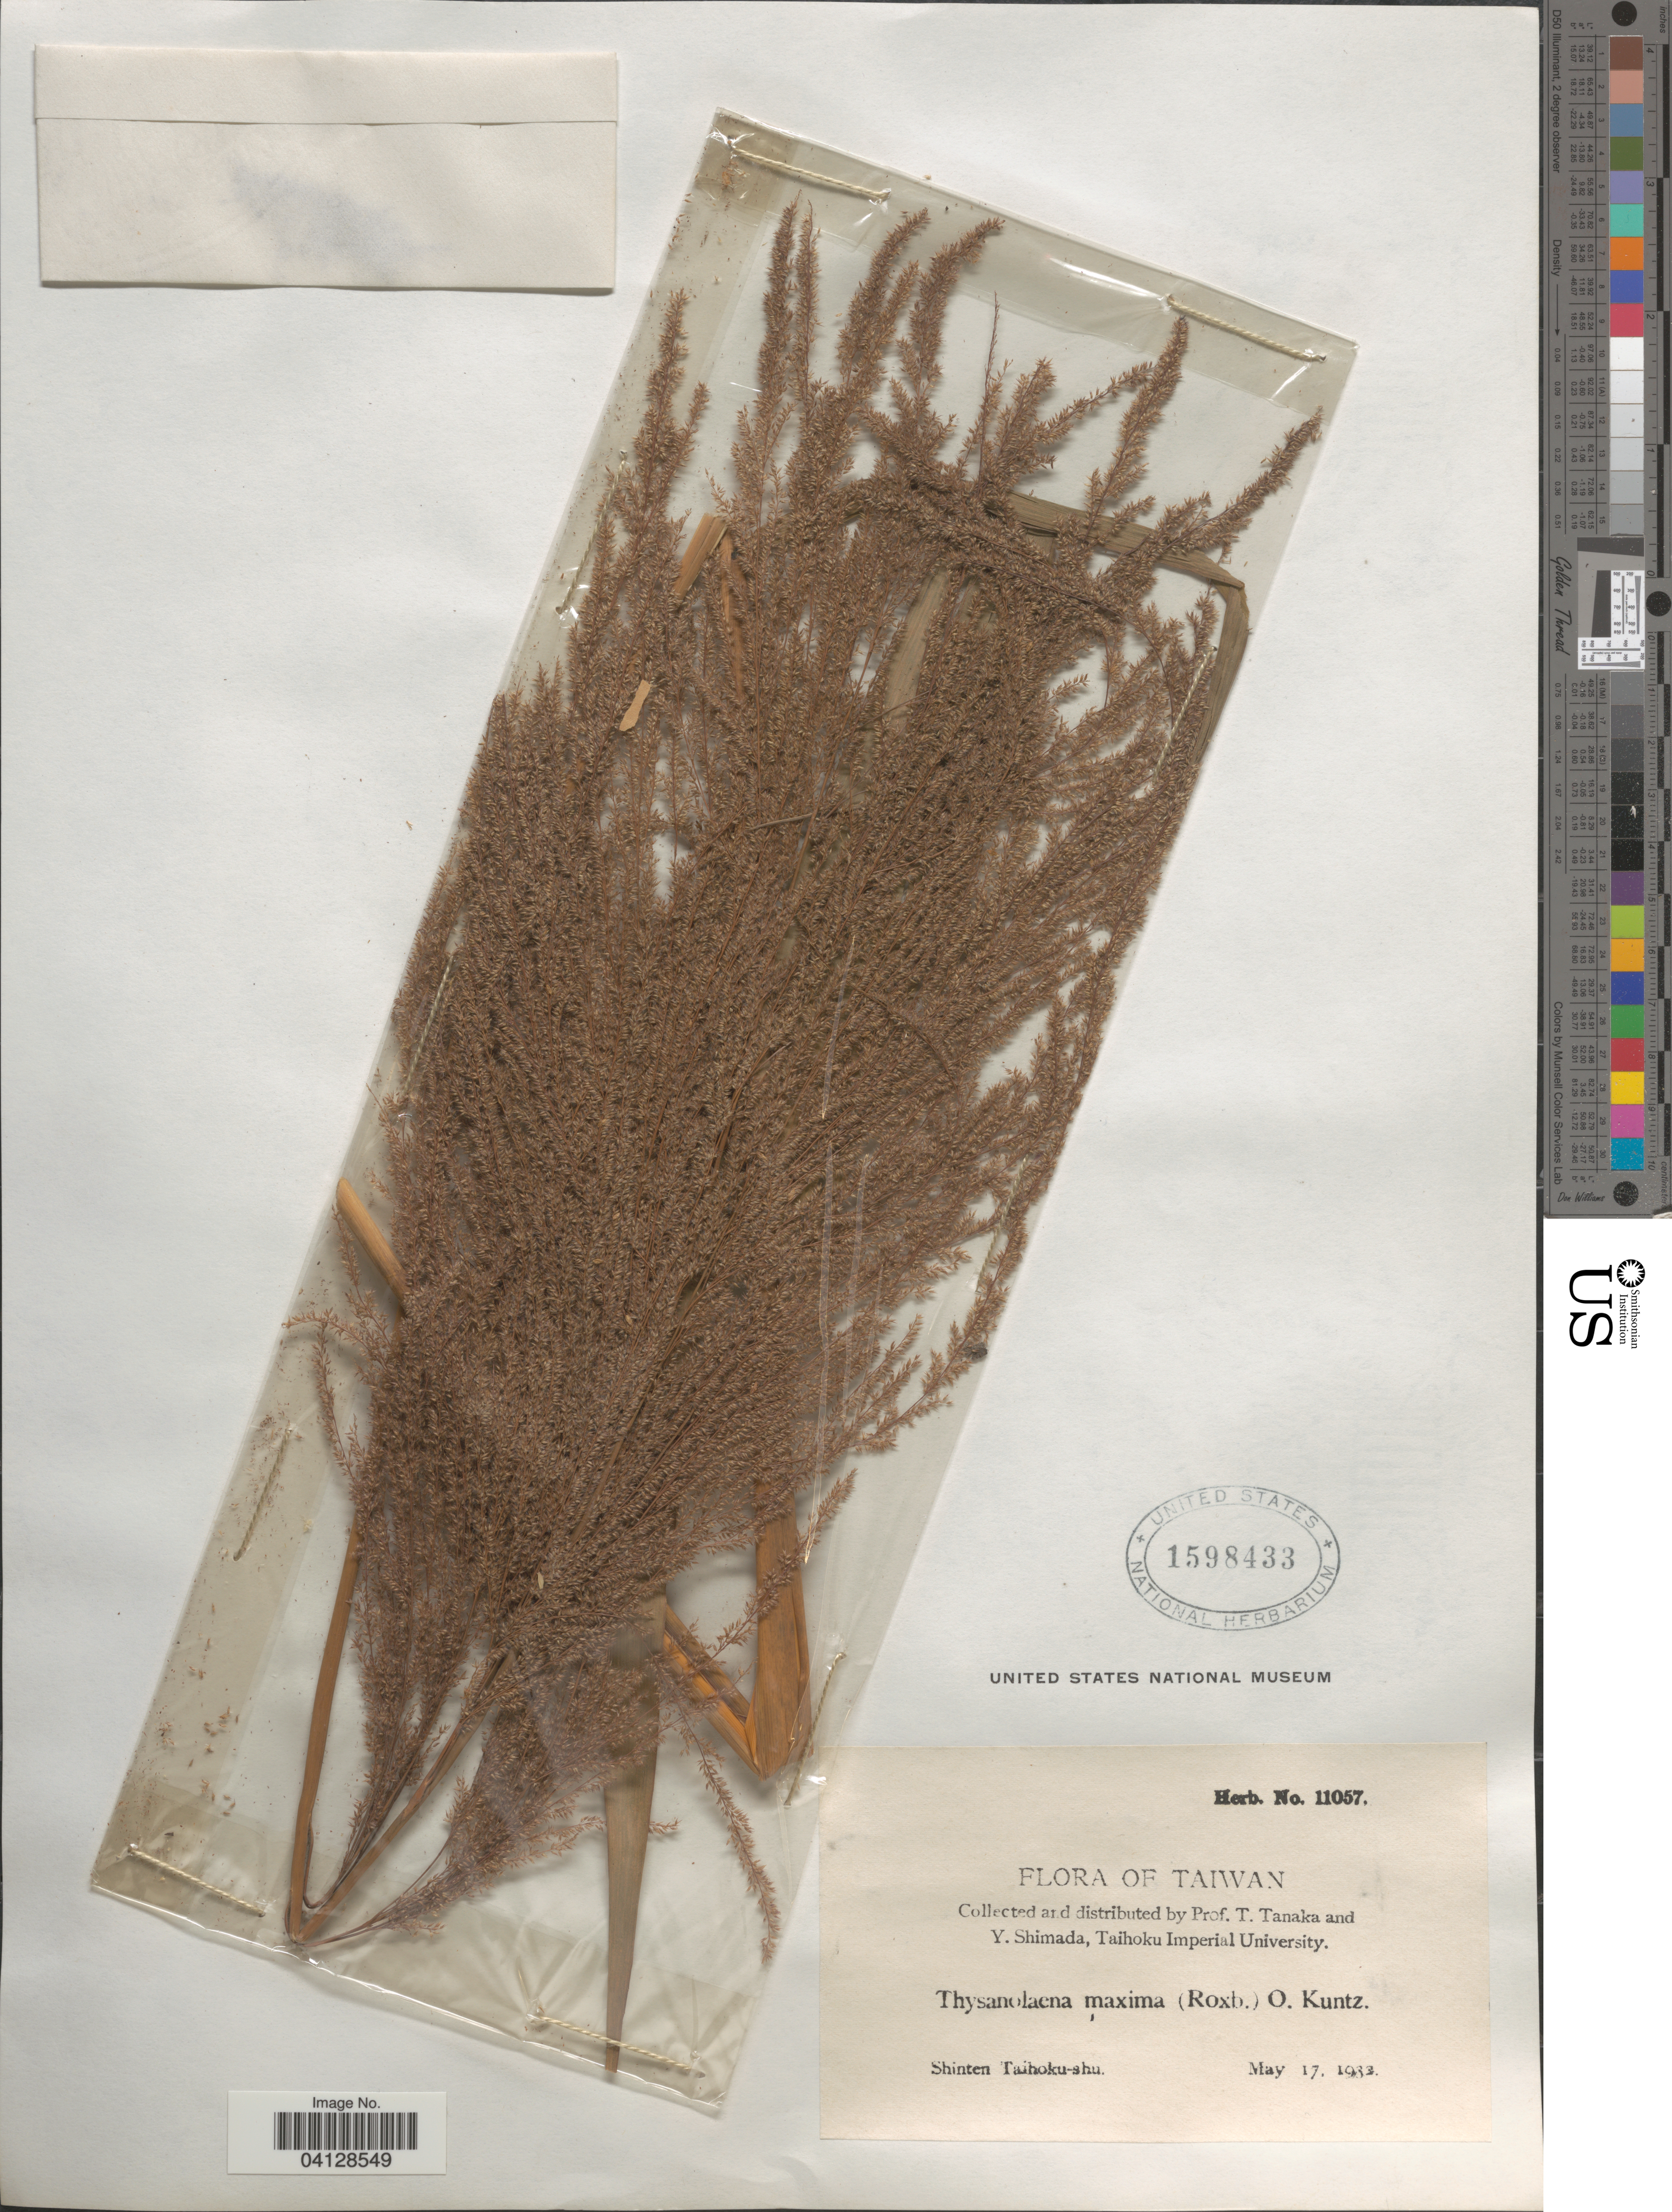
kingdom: Plantae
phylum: Tracheophyta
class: Liliopsida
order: Poales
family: Poaceae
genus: Thysanolaena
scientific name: Thysanolaena maxima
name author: (Roxb.) Kuntze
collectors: T. Tanaka & Y. Shimada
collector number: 11057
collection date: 1933-05-17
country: Taiwan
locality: Shinten Taihoku-shu.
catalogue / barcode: US 1598433